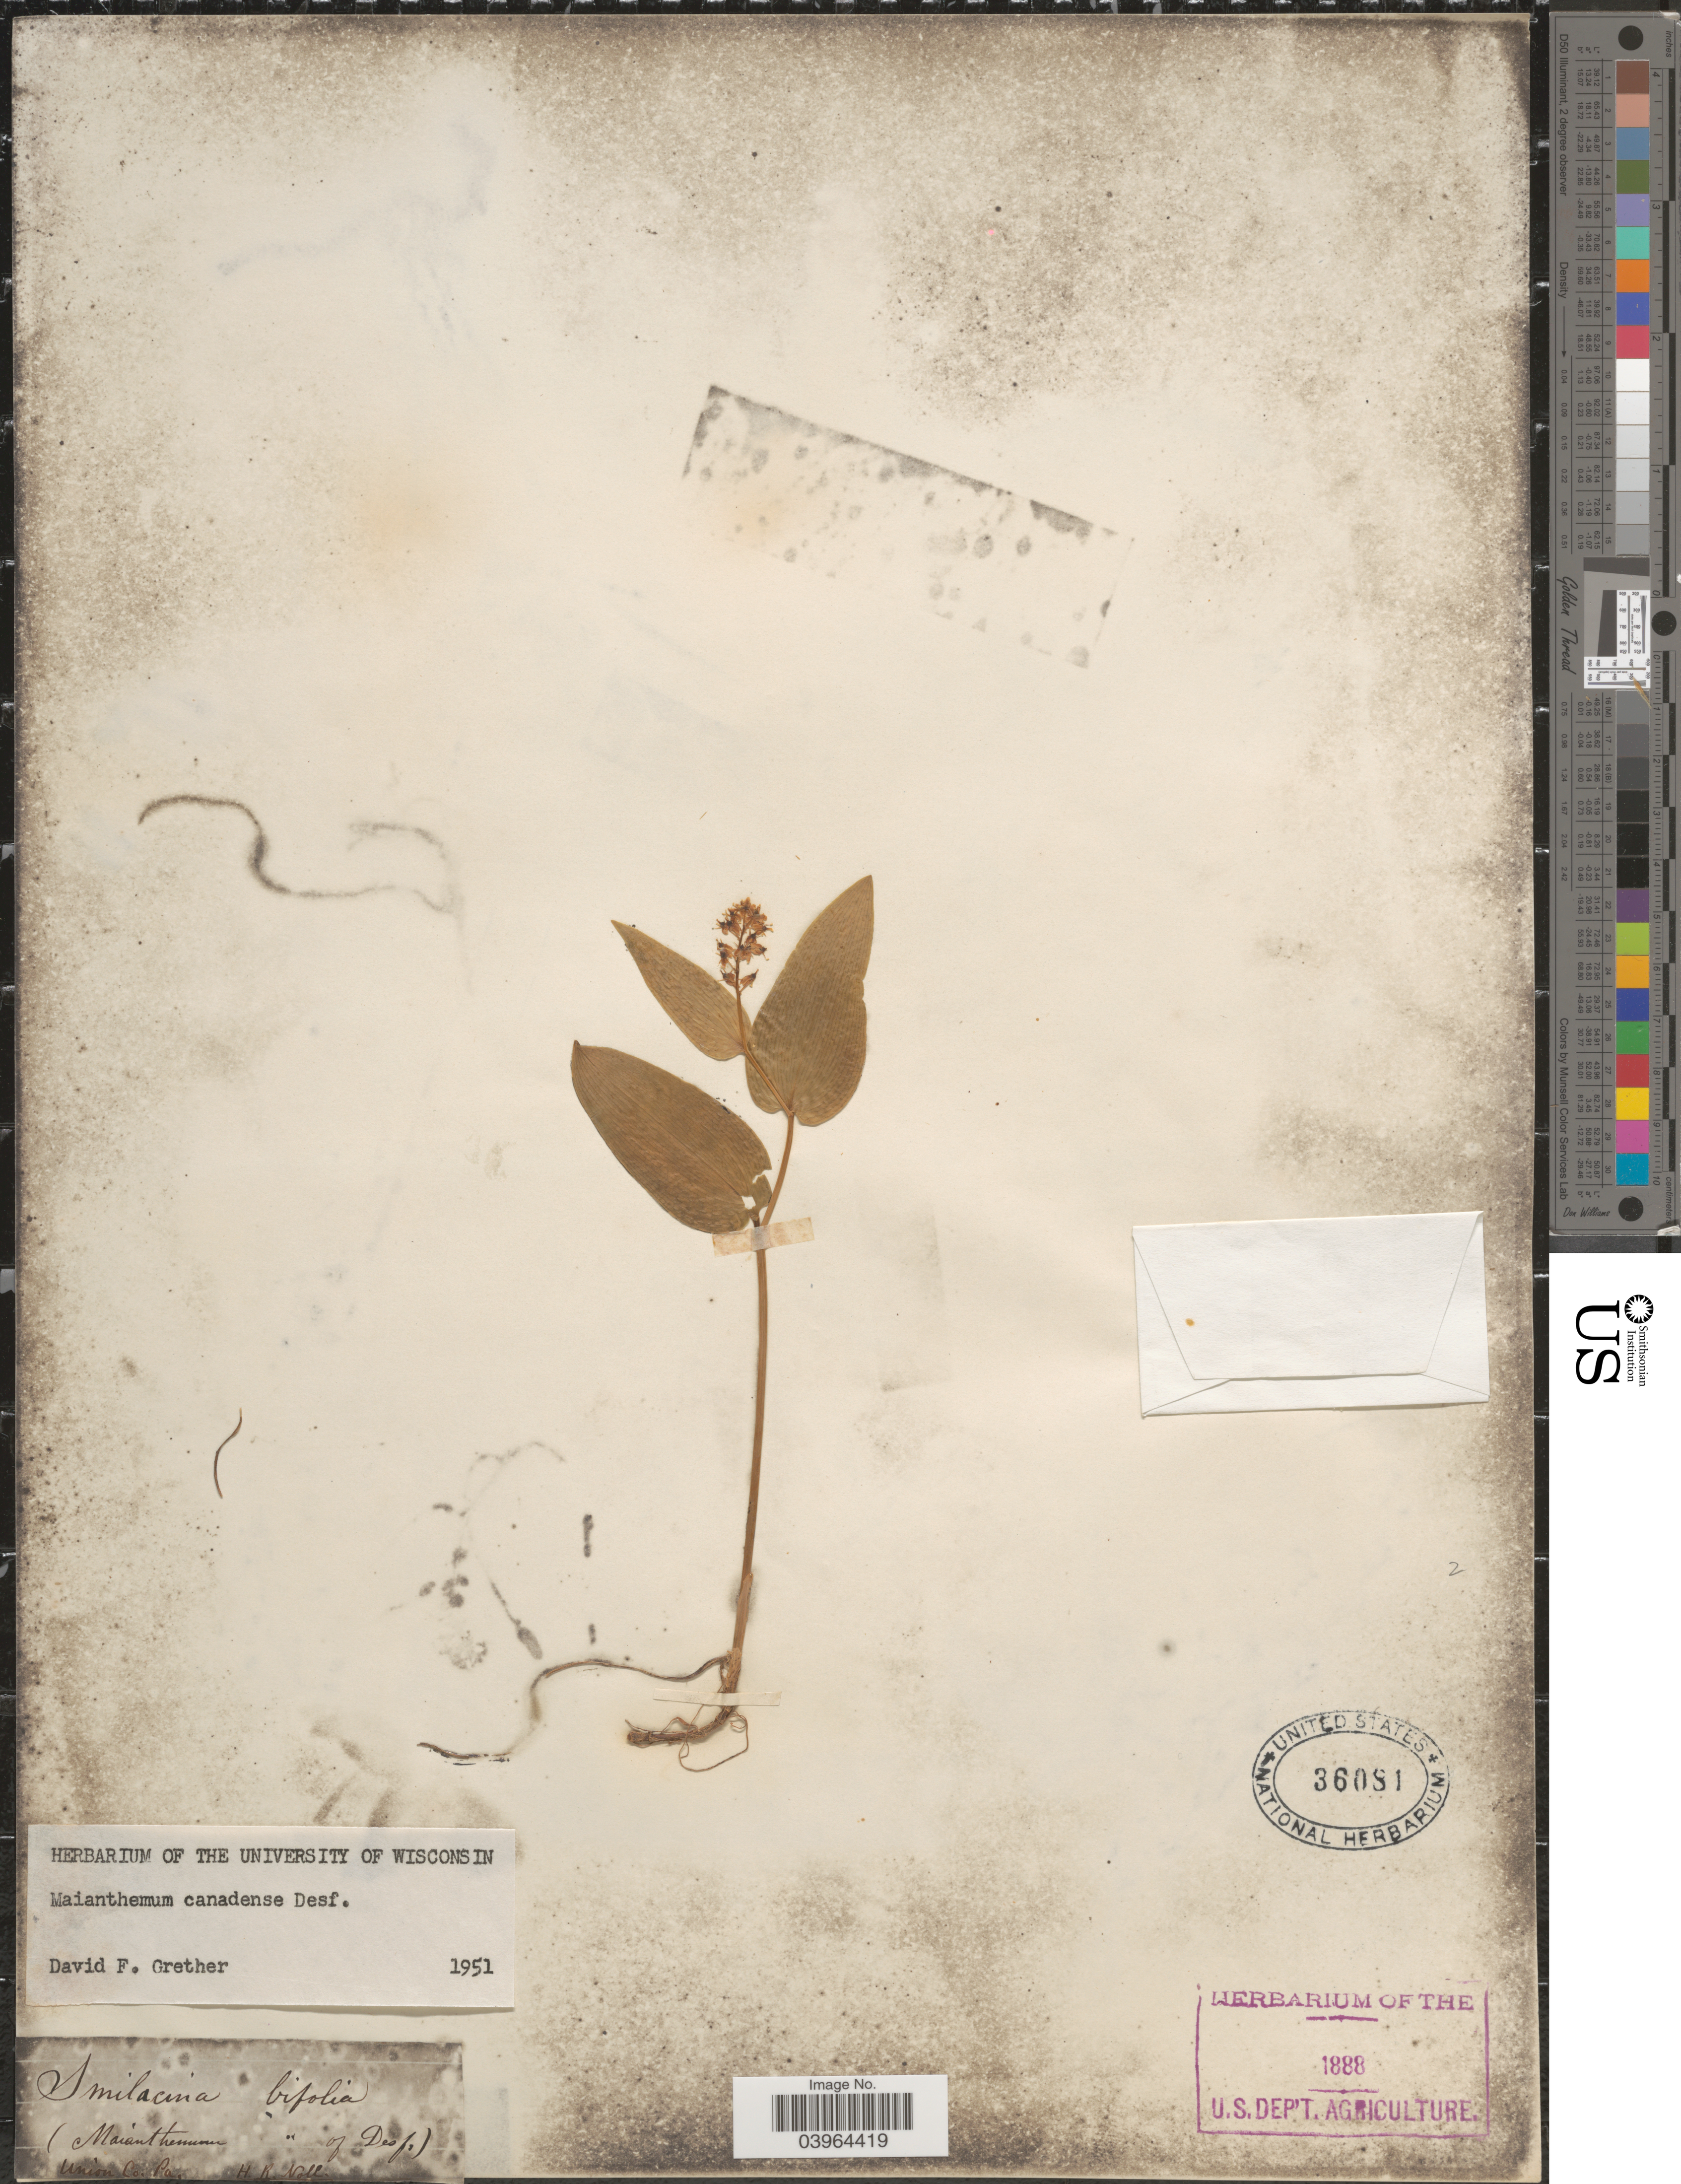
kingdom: Plantae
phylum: Tracheophyta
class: Liliopsida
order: Asparagales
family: Asparagaceae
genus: Maianthemum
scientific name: Maianthemum canadense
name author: Desf.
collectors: H. Noll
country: United States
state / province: Pennsylvania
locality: Union Co.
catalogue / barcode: US 36081